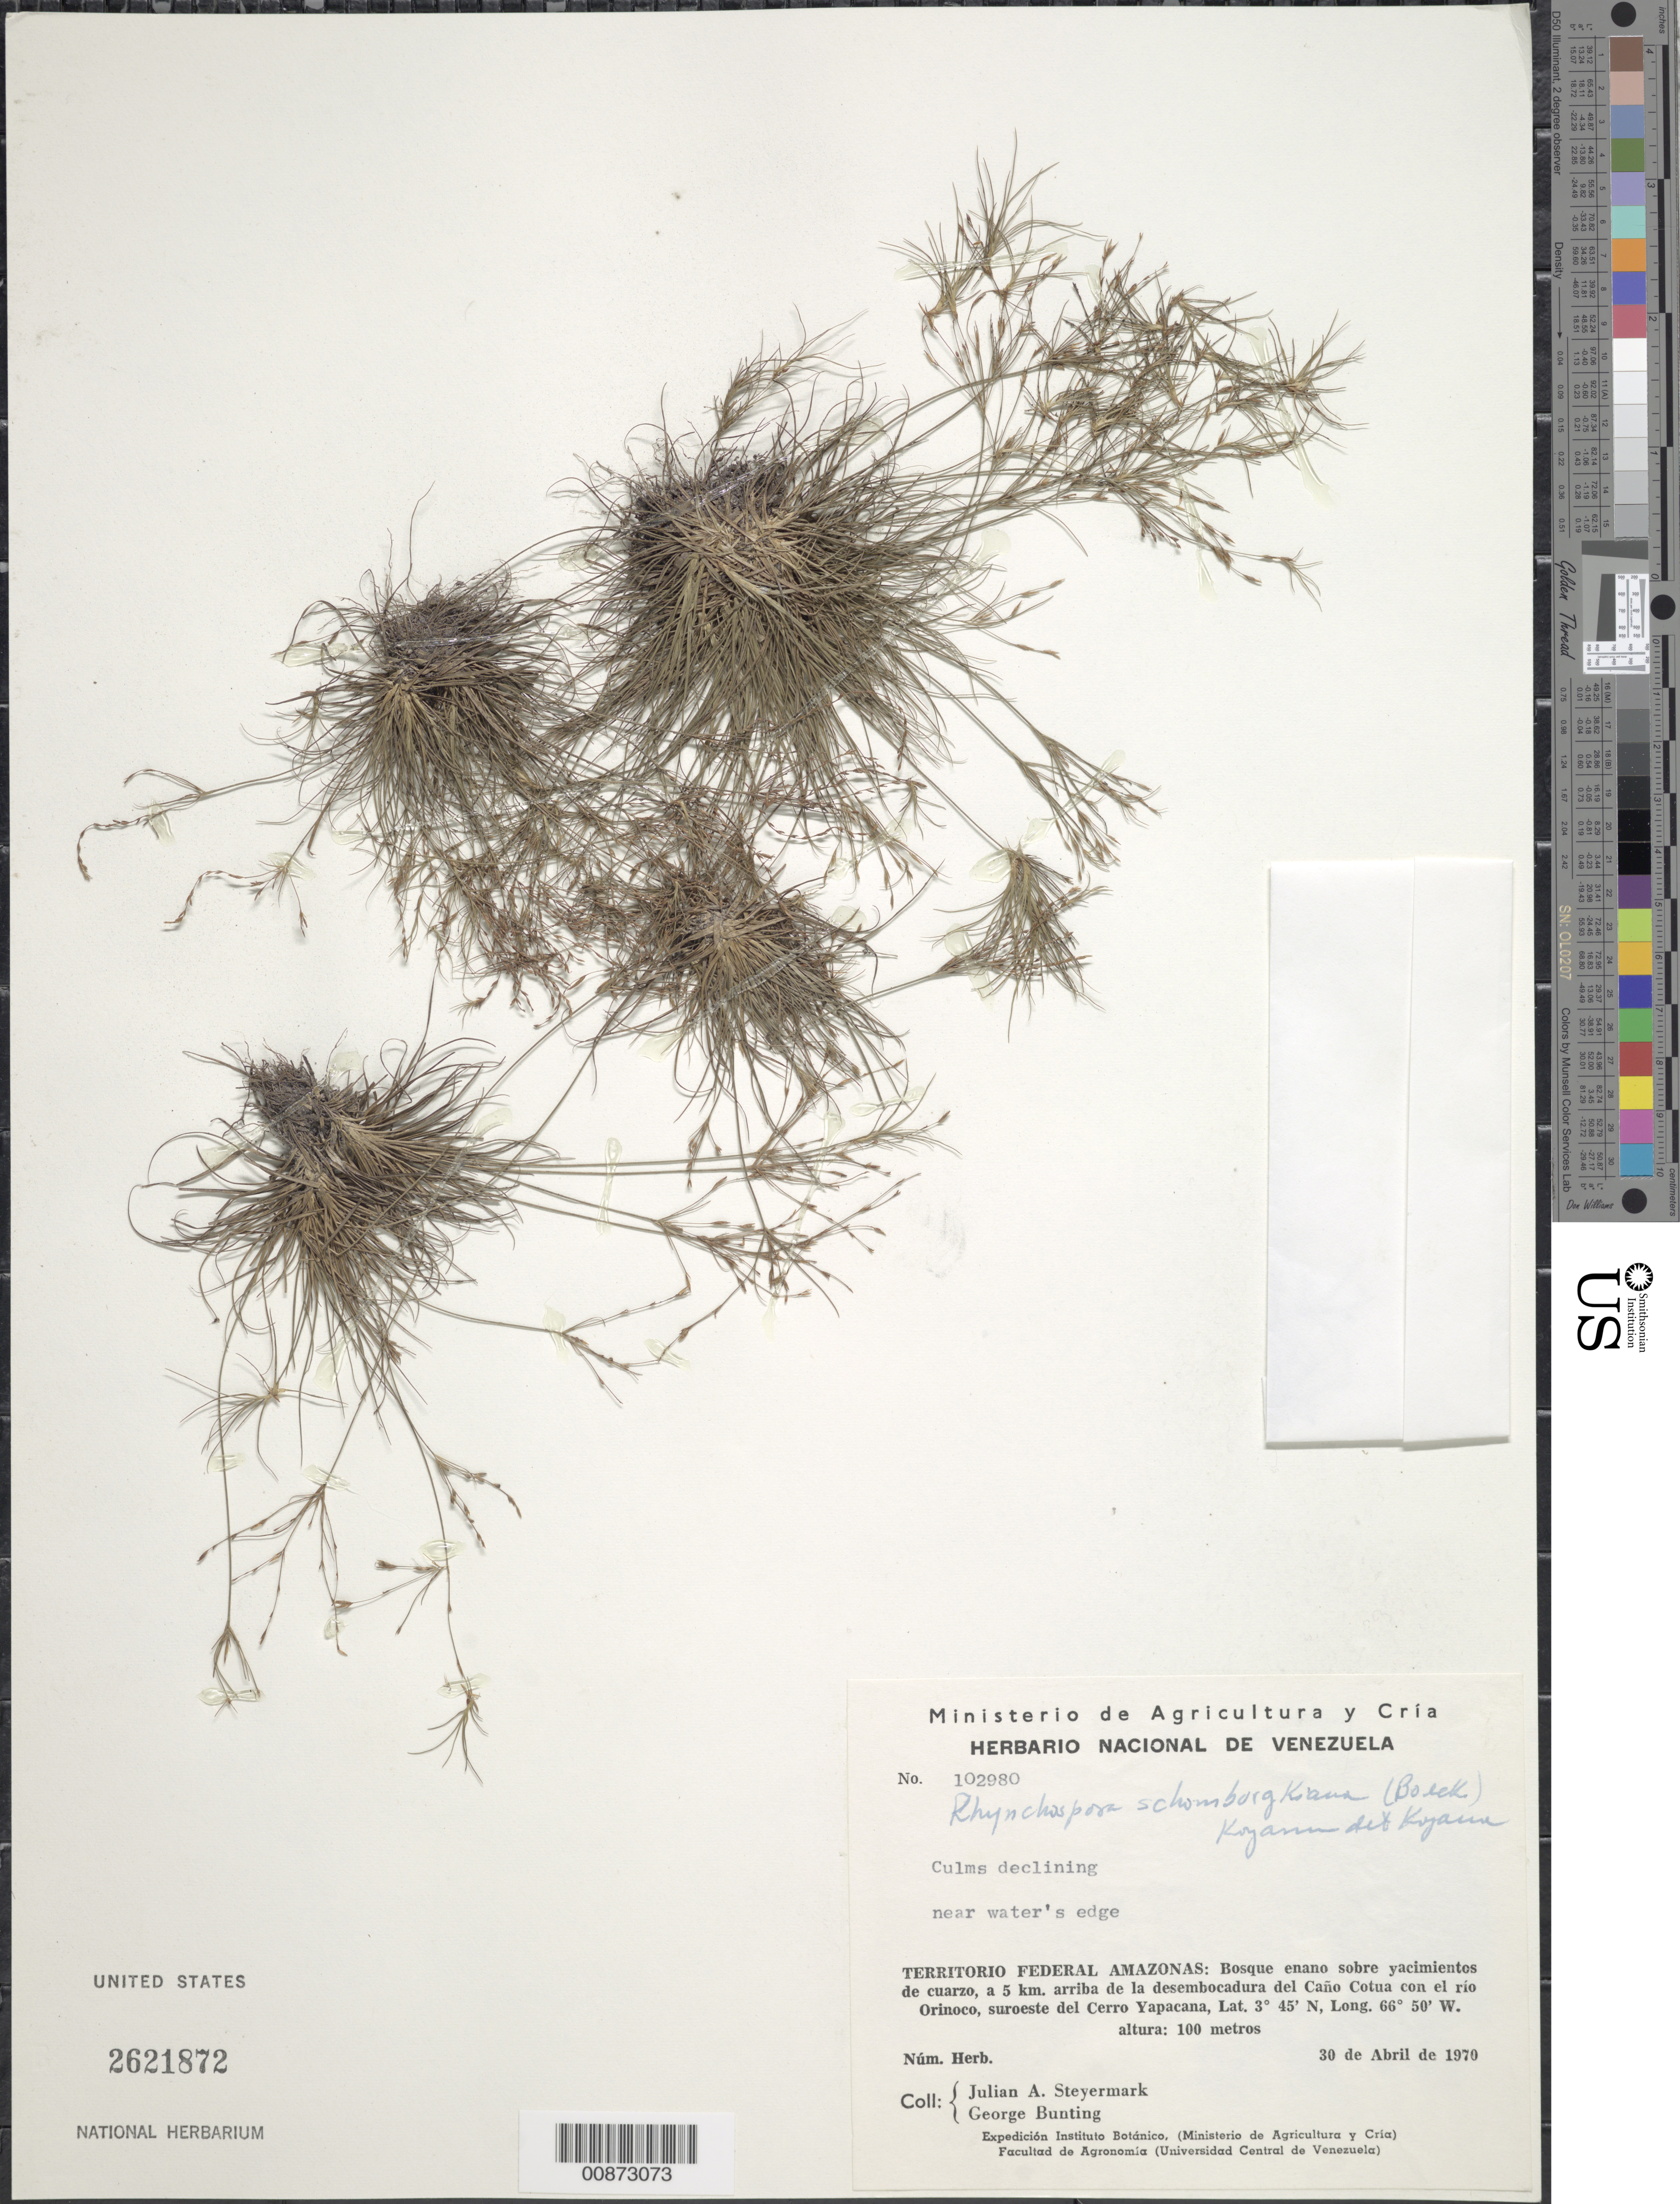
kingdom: Plantae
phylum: Tracheophyta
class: Liliopsida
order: Poales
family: Cyperaceae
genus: Rhynchospora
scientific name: Rhynchospora schomburgkiana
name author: (Boeckeler) T. Koyama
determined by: Koyama, Tetsuo M.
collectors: J. Steyermark & G. S. Bunting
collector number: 102980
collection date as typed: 30-Apr-70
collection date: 1970-04-30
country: Venezuela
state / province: Amazonas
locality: Cerro Yapacána, SW of; a 5 km arriba de la desembocadura del Caño Cotua con el río Orinoco, suroeste del Cerro Yapacána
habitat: Bosque enano sobre yacimientos de cuarzo; near water's edge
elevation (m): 100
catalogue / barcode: US 2621872